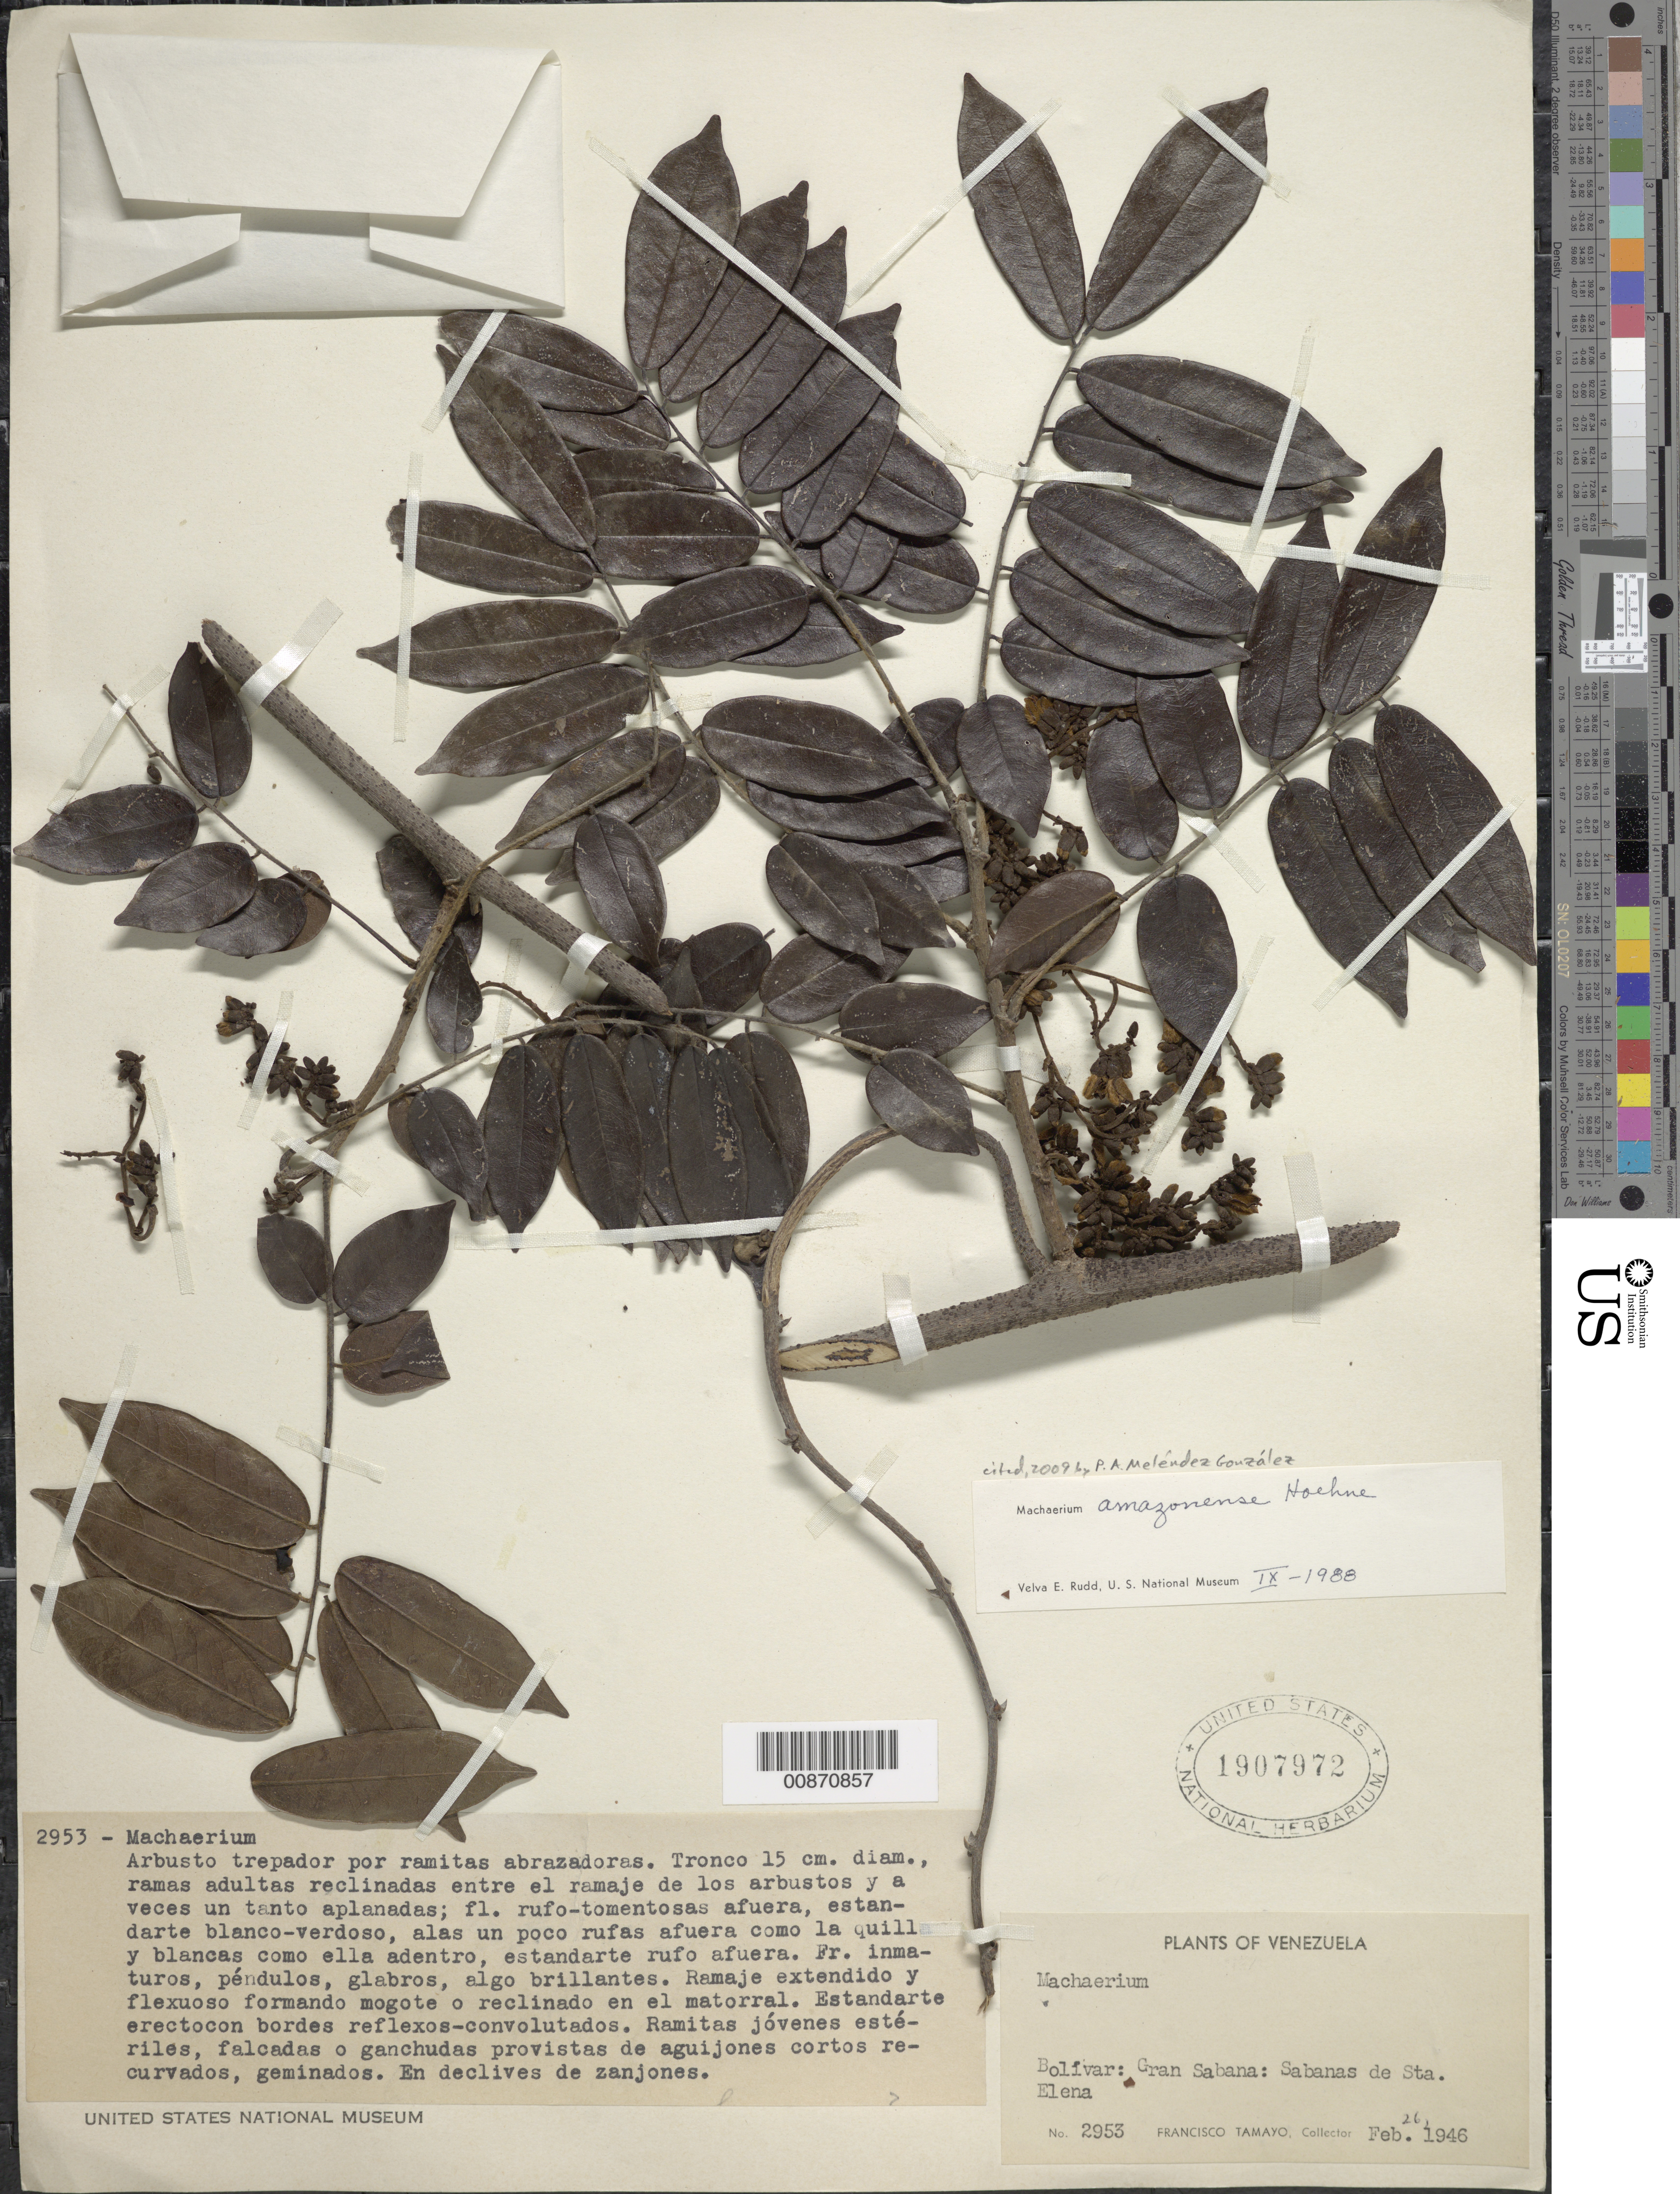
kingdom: Plantae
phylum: Tracheophyta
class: Magnoliopsida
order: Fabales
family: Fabaceae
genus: Machaerium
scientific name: Machaerium amazonense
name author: Hoehne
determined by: Rudd, V. E.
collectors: F. Tamayo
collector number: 2953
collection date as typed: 26-Feb-46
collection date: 1946-02-26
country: Venezuela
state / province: Bolívar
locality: Gran Sabana, Sta. Elena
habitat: Declives de zanjones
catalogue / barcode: US 1907972